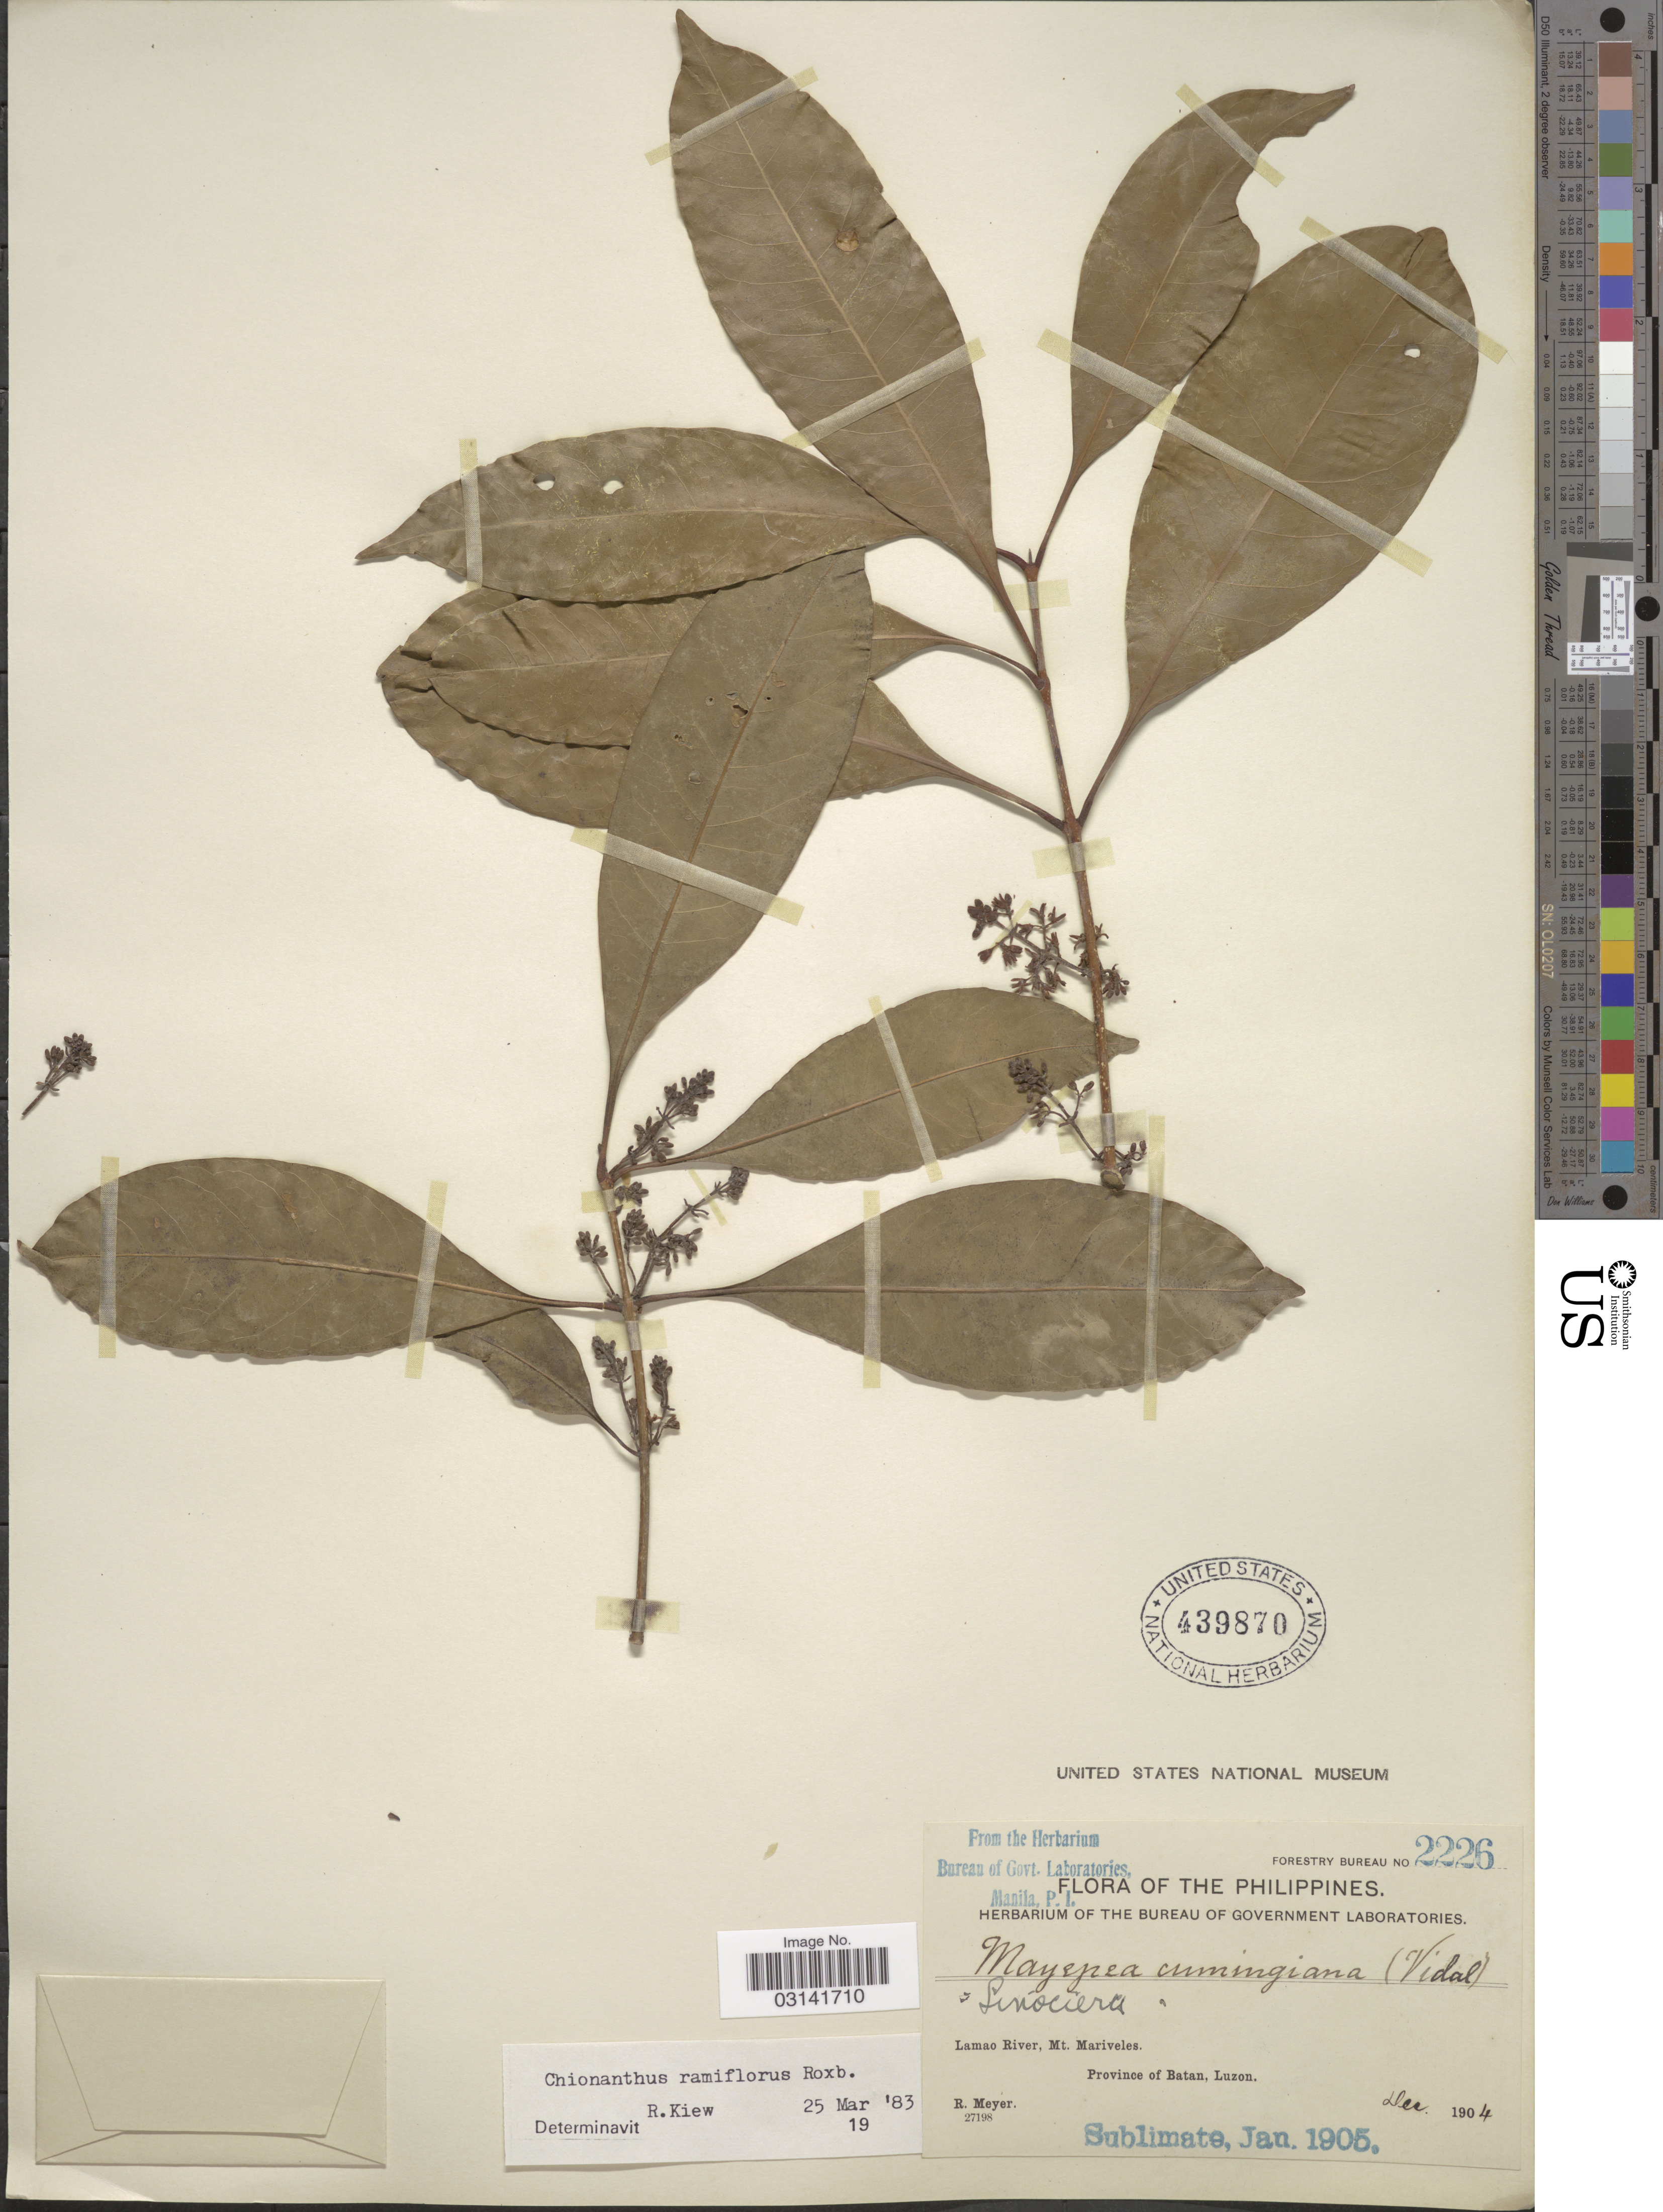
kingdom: Plantae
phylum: Tracheophyta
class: Magnoliopsida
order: Lamiales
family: Oleaceae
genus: Chionanthus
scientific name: Chionanthus ramiflorus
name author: Roxb.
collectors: R. Meyer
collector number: Forestry Bureau 2226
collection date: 1904-12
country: Philippines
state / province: Central Luzon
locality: Lamao River, Mt. Mariveles, Province of Bataan, Luzon.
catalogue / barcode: US 439870